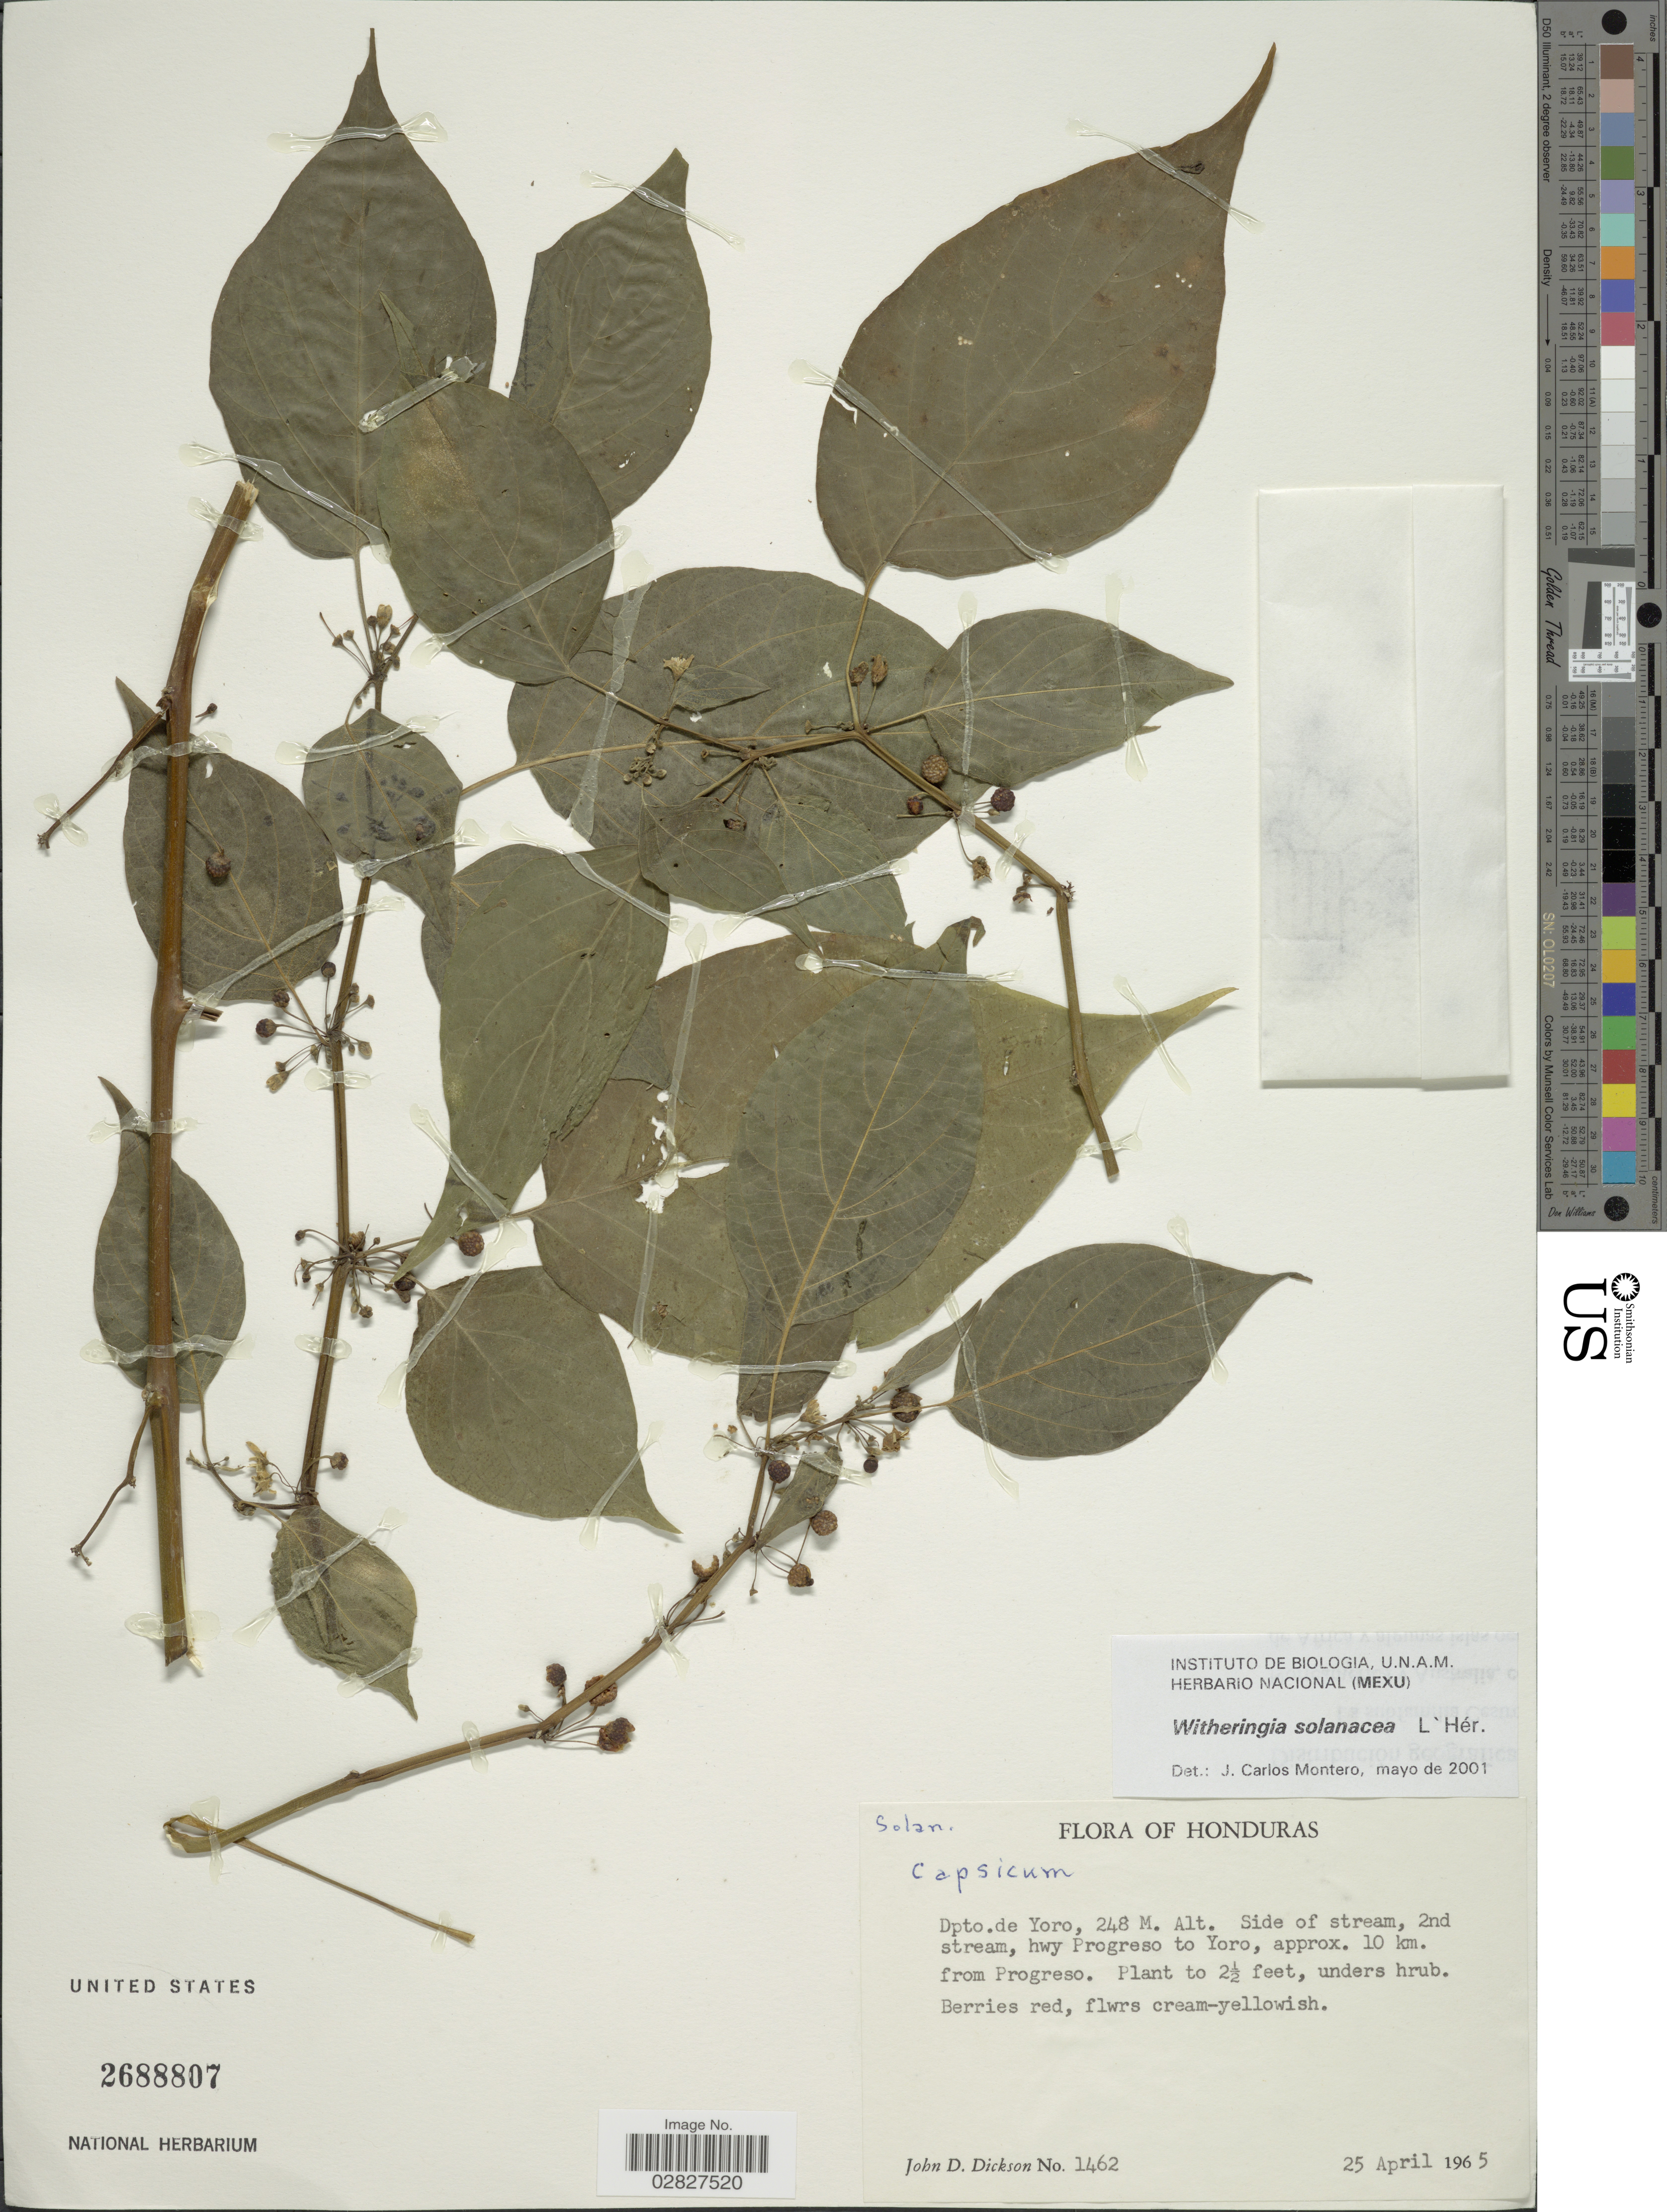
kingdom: Plantae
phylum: Tracheophyta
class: Magnoliopsida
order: Solanales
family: Solanaceae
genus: Witheringia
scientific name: Witheringia solanacea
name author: L'Hér.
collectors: J. Dickson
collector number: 1462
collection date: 1965-04-25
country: Honduras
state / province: Yoro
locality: Dpto. de Yoro, Side of stream, 2nd stream, hwy Progreso to Yoro, approx. 10 km. from Progreso.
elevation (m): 248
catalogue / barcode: US 2688807